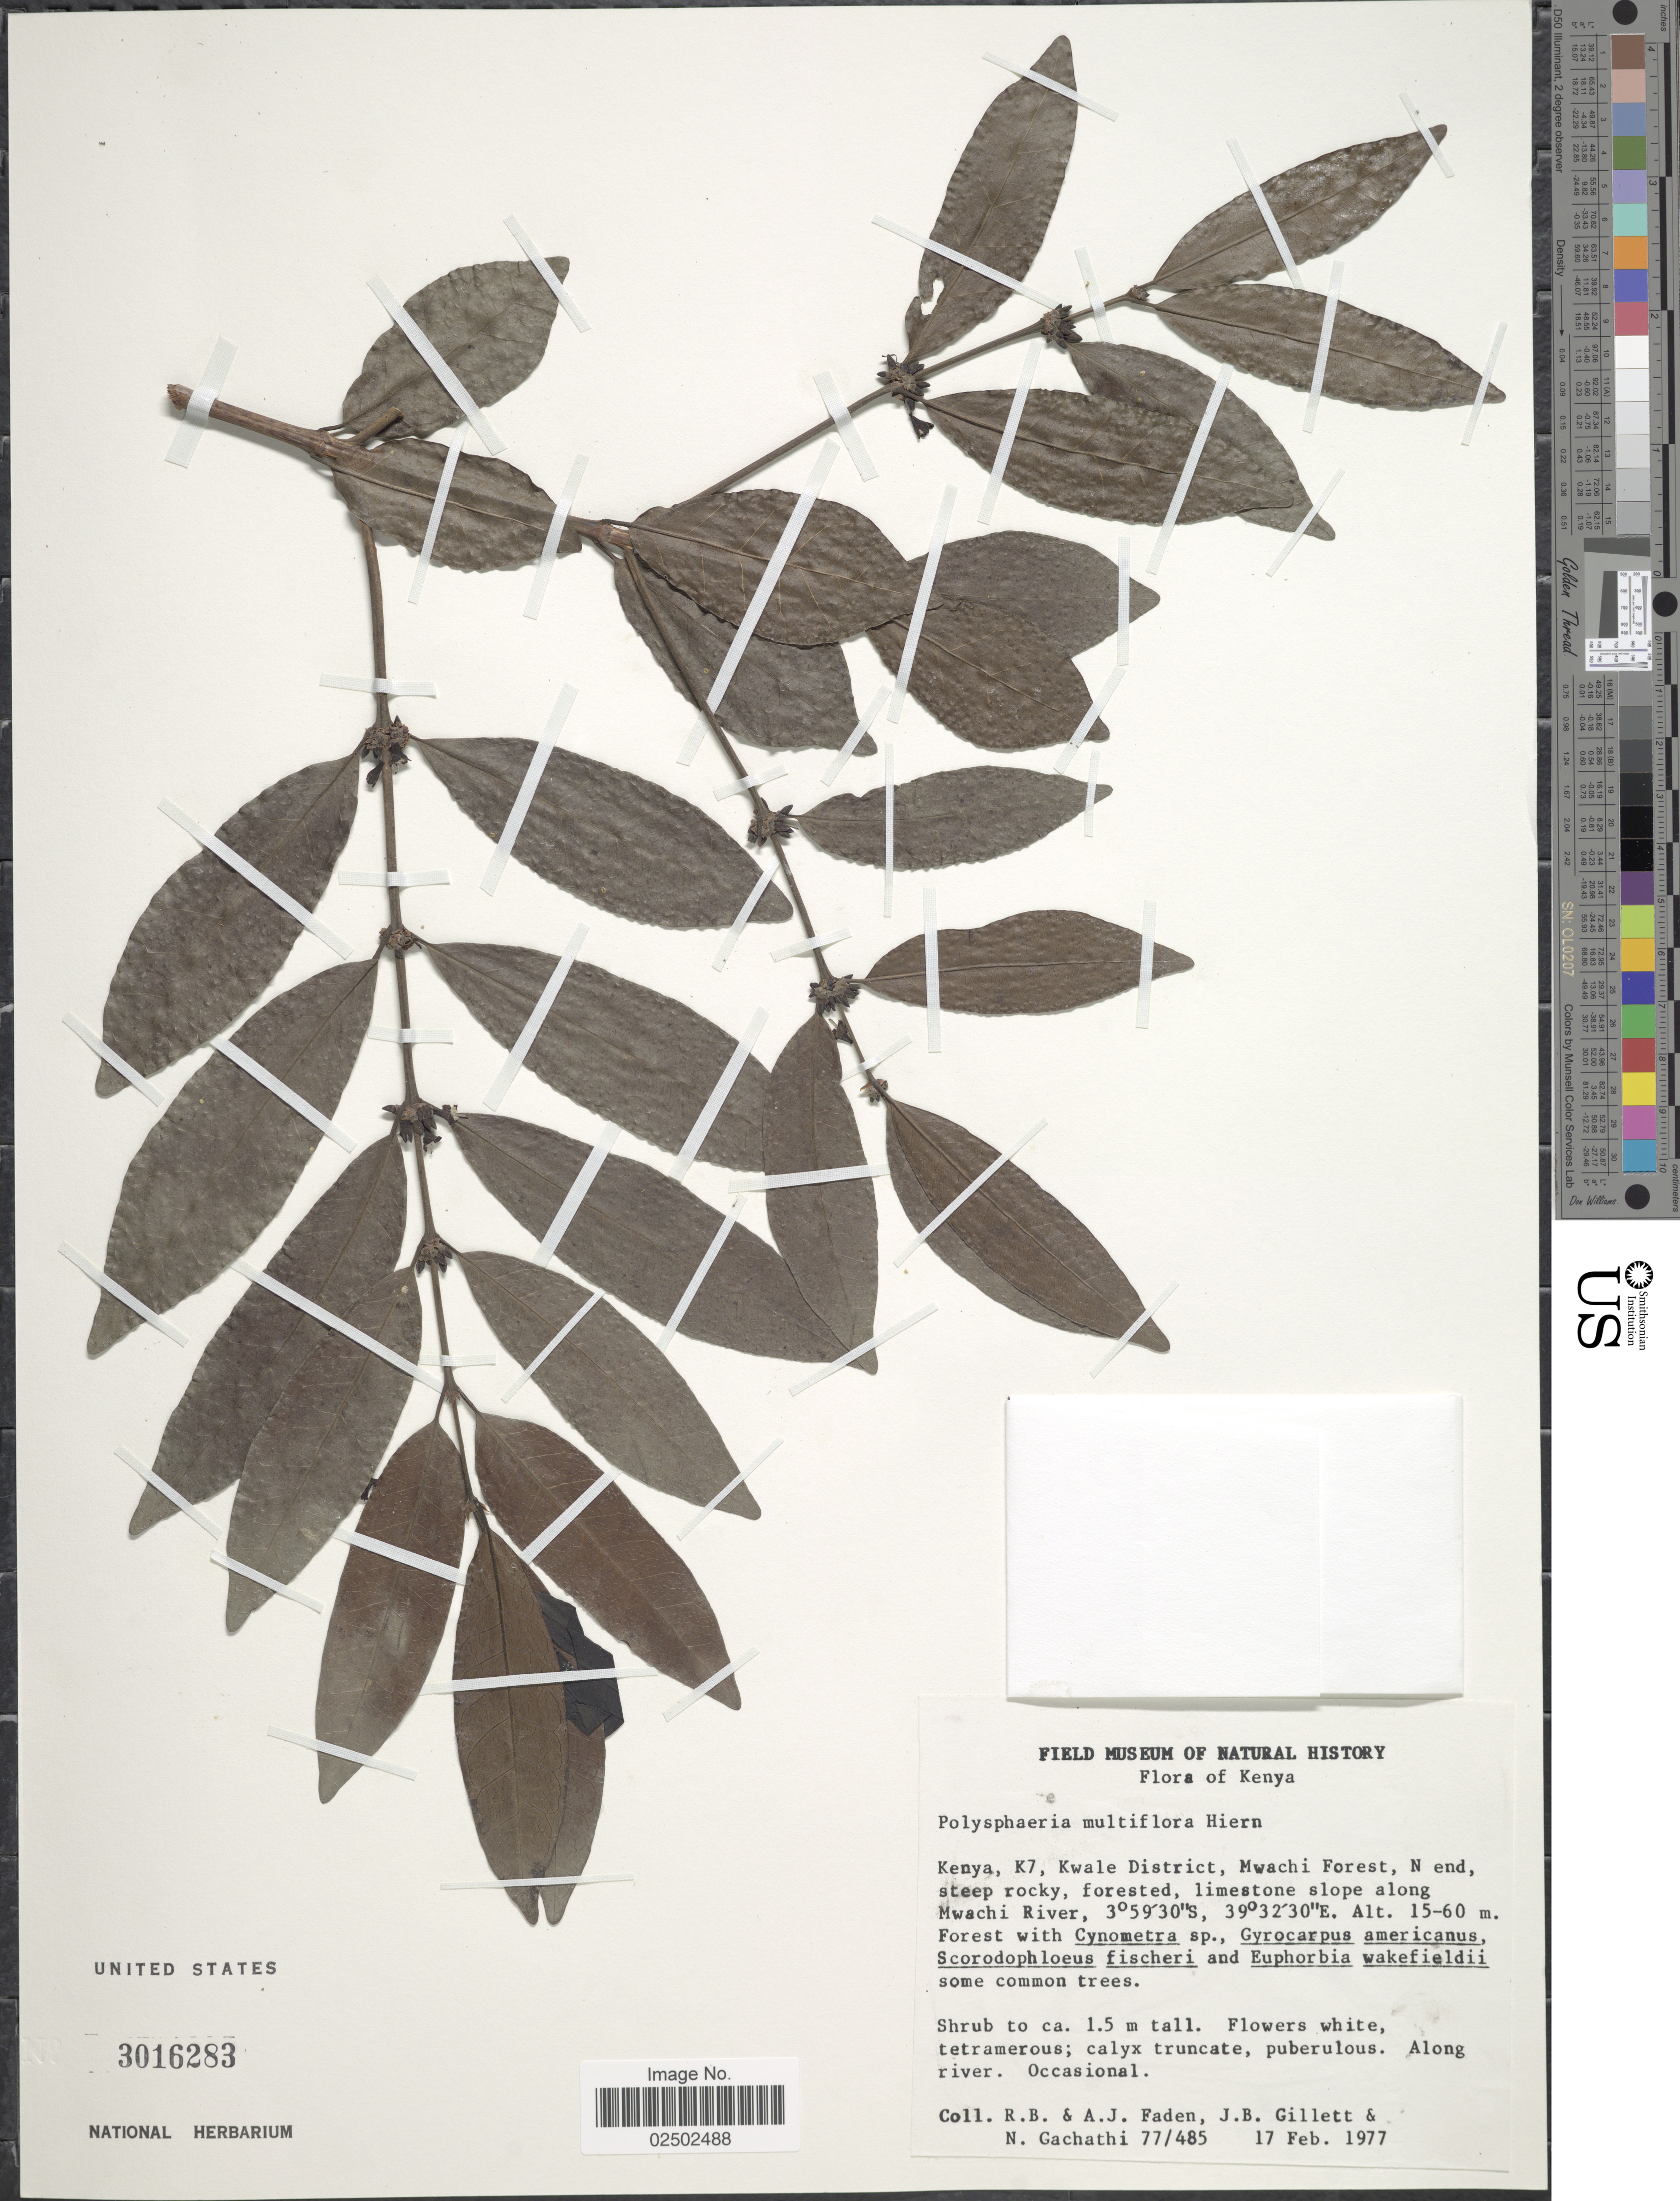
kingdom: Plantae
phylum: Tracheophyta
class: Magnoliopsida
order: Gentianales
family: Rubiaceae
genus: Polysphaeria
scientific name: Polysphaeria multiflora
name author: Hiern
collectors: R. B. Faden, A. J. Faden, J. B. Gillett & N. Gachathi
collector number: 77/485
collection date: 1977-02-17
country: Kenya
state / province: Kwale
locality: K7, Mwachi Forest, N end, limestone slope along Mwachi River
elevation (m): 15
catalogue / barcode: US 3016283